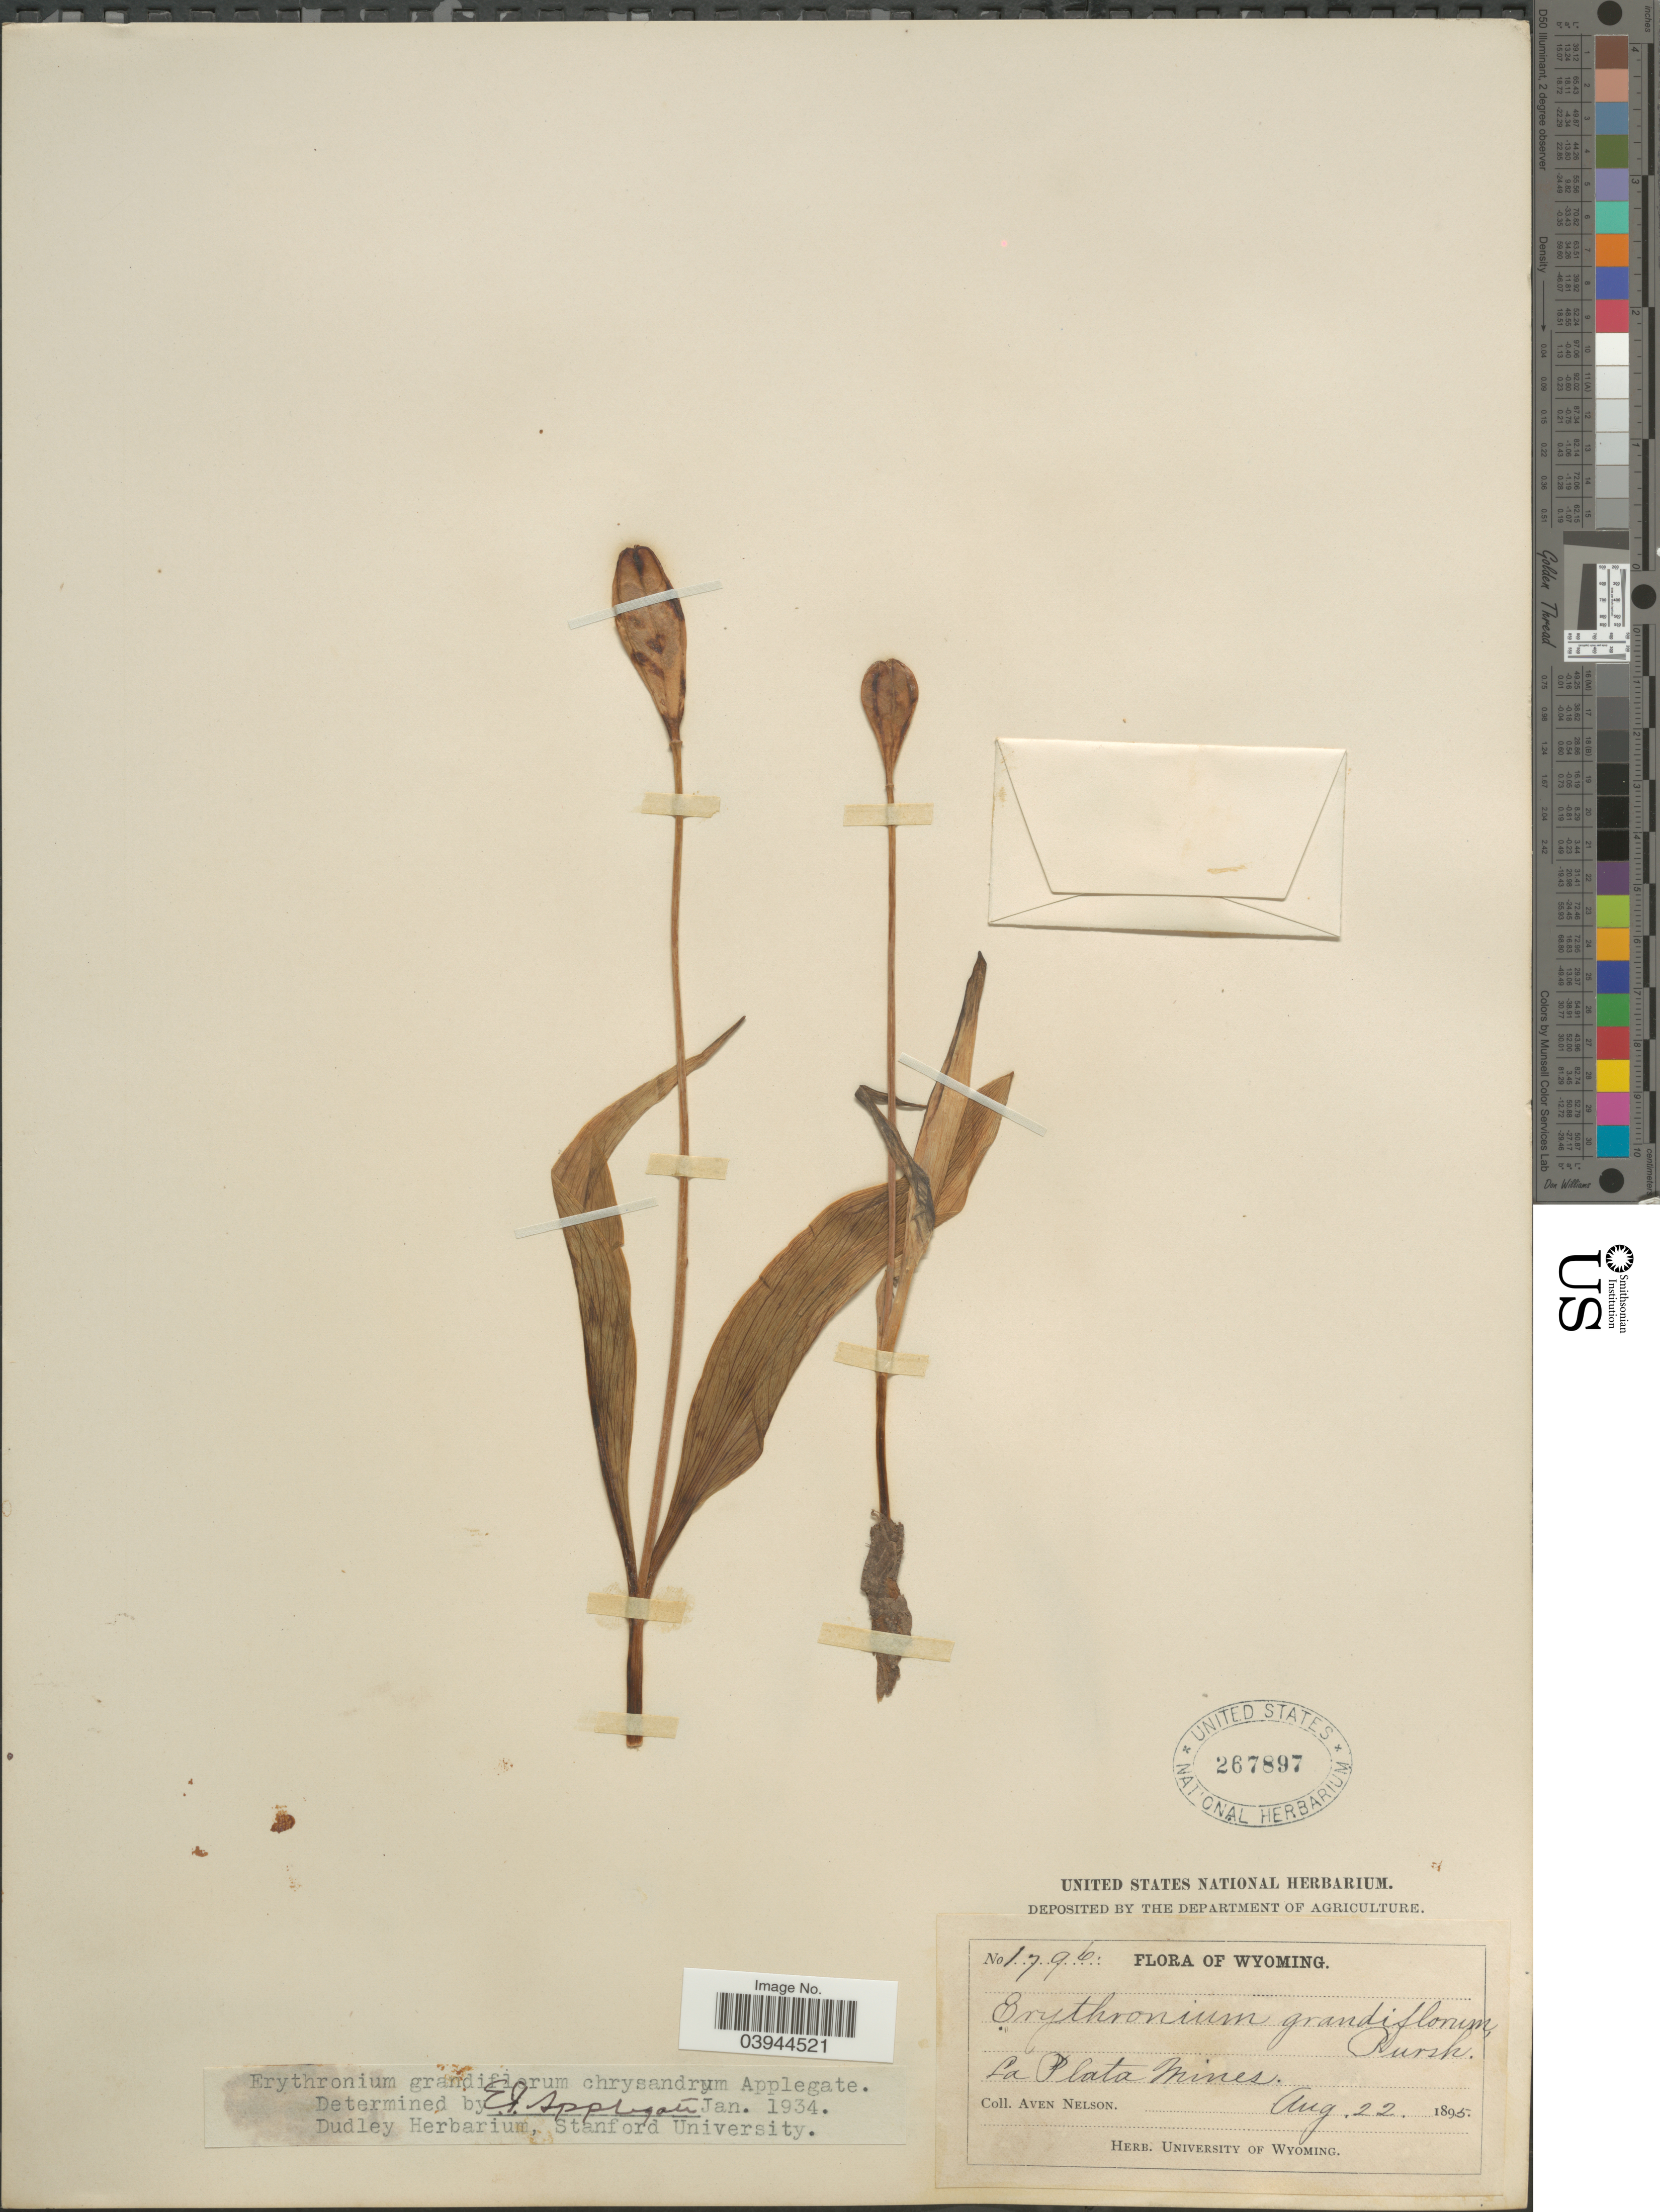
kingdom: Plantae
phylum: Tracheophyta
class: Liliopsida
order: Liliales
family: Liliaceae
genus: Erythronium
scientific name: Erythronium grandiflorum subsp. chrysandrum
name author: (Applegate) Abrams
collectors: A. Nelson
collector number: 1796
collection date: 1895-08-22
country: United States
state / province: Wyoming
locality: La Plata Mines.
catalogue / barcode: US 267897